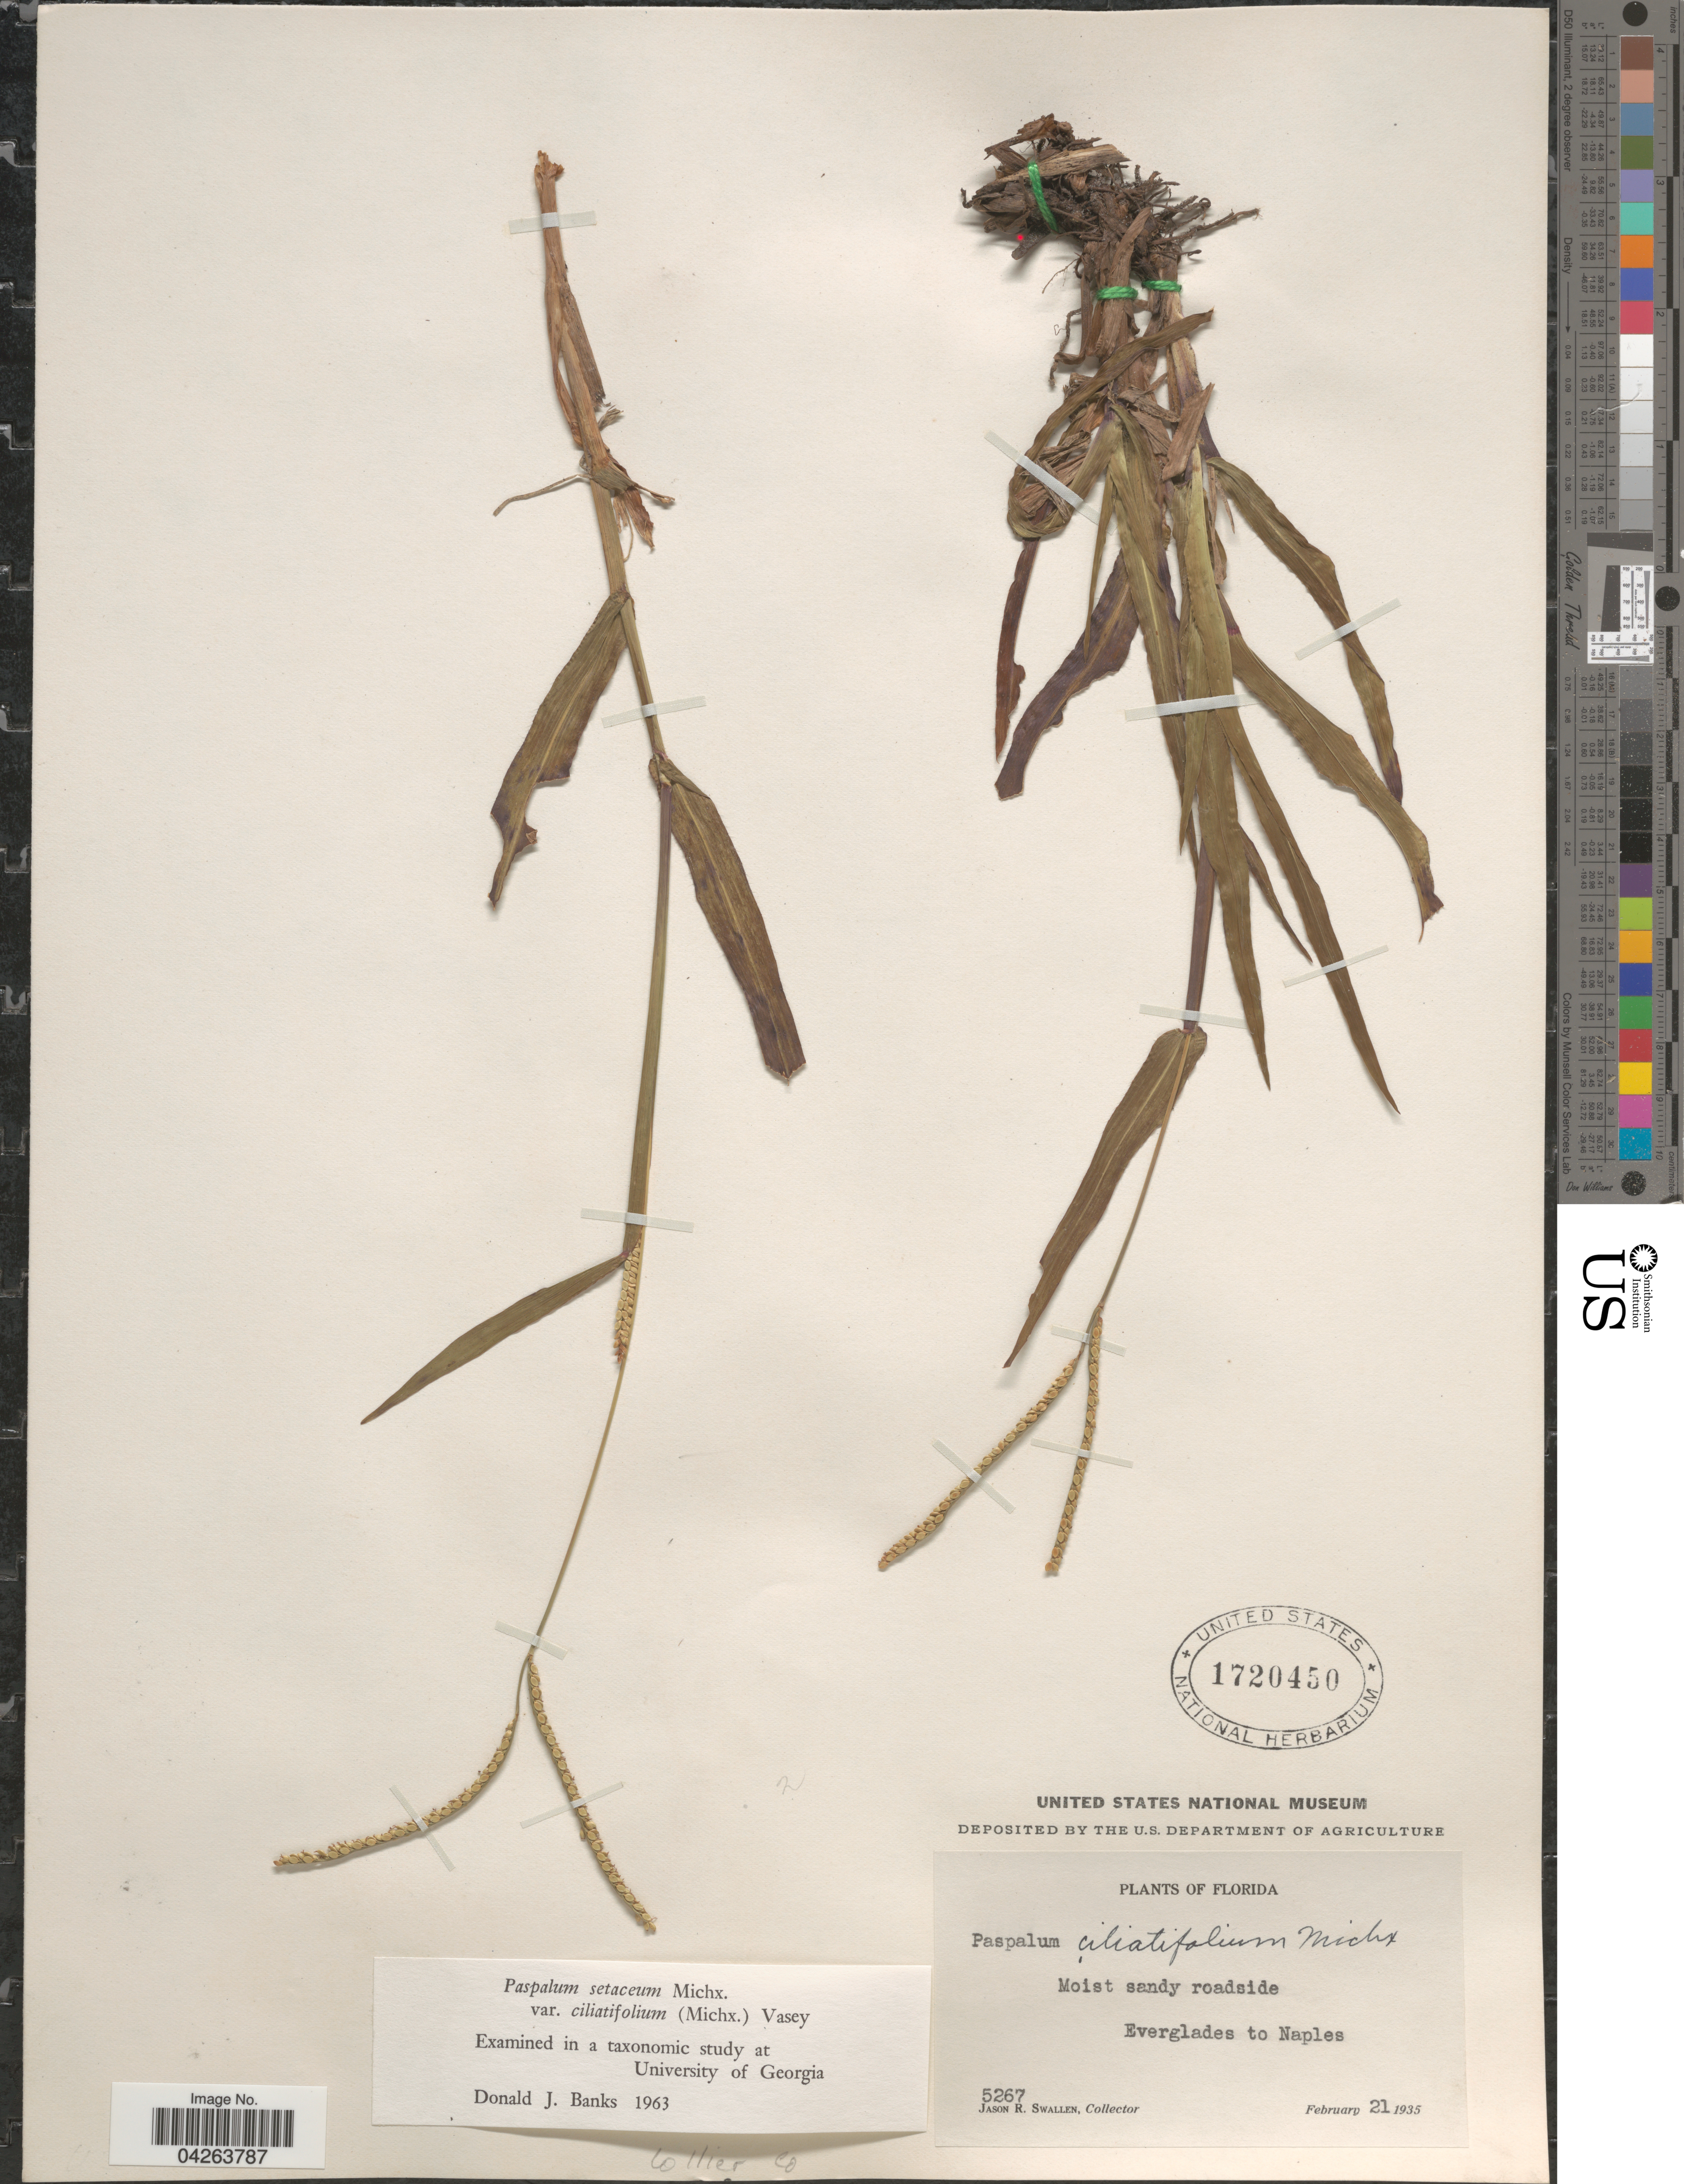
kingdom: Plantae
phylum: Tracheophyta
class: Liliopsida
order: Poales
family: Poaceae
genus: Paspalum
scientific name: Paspalum setaceum var. ciliatifolium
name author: (Michx.) Vasey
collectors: J. R. Swallen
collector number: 5267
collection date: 1935-02-21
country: United States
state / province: Florida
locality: Moist sandy roadside. Everglades to Naples. Collier Co.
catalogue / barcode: US 1720450